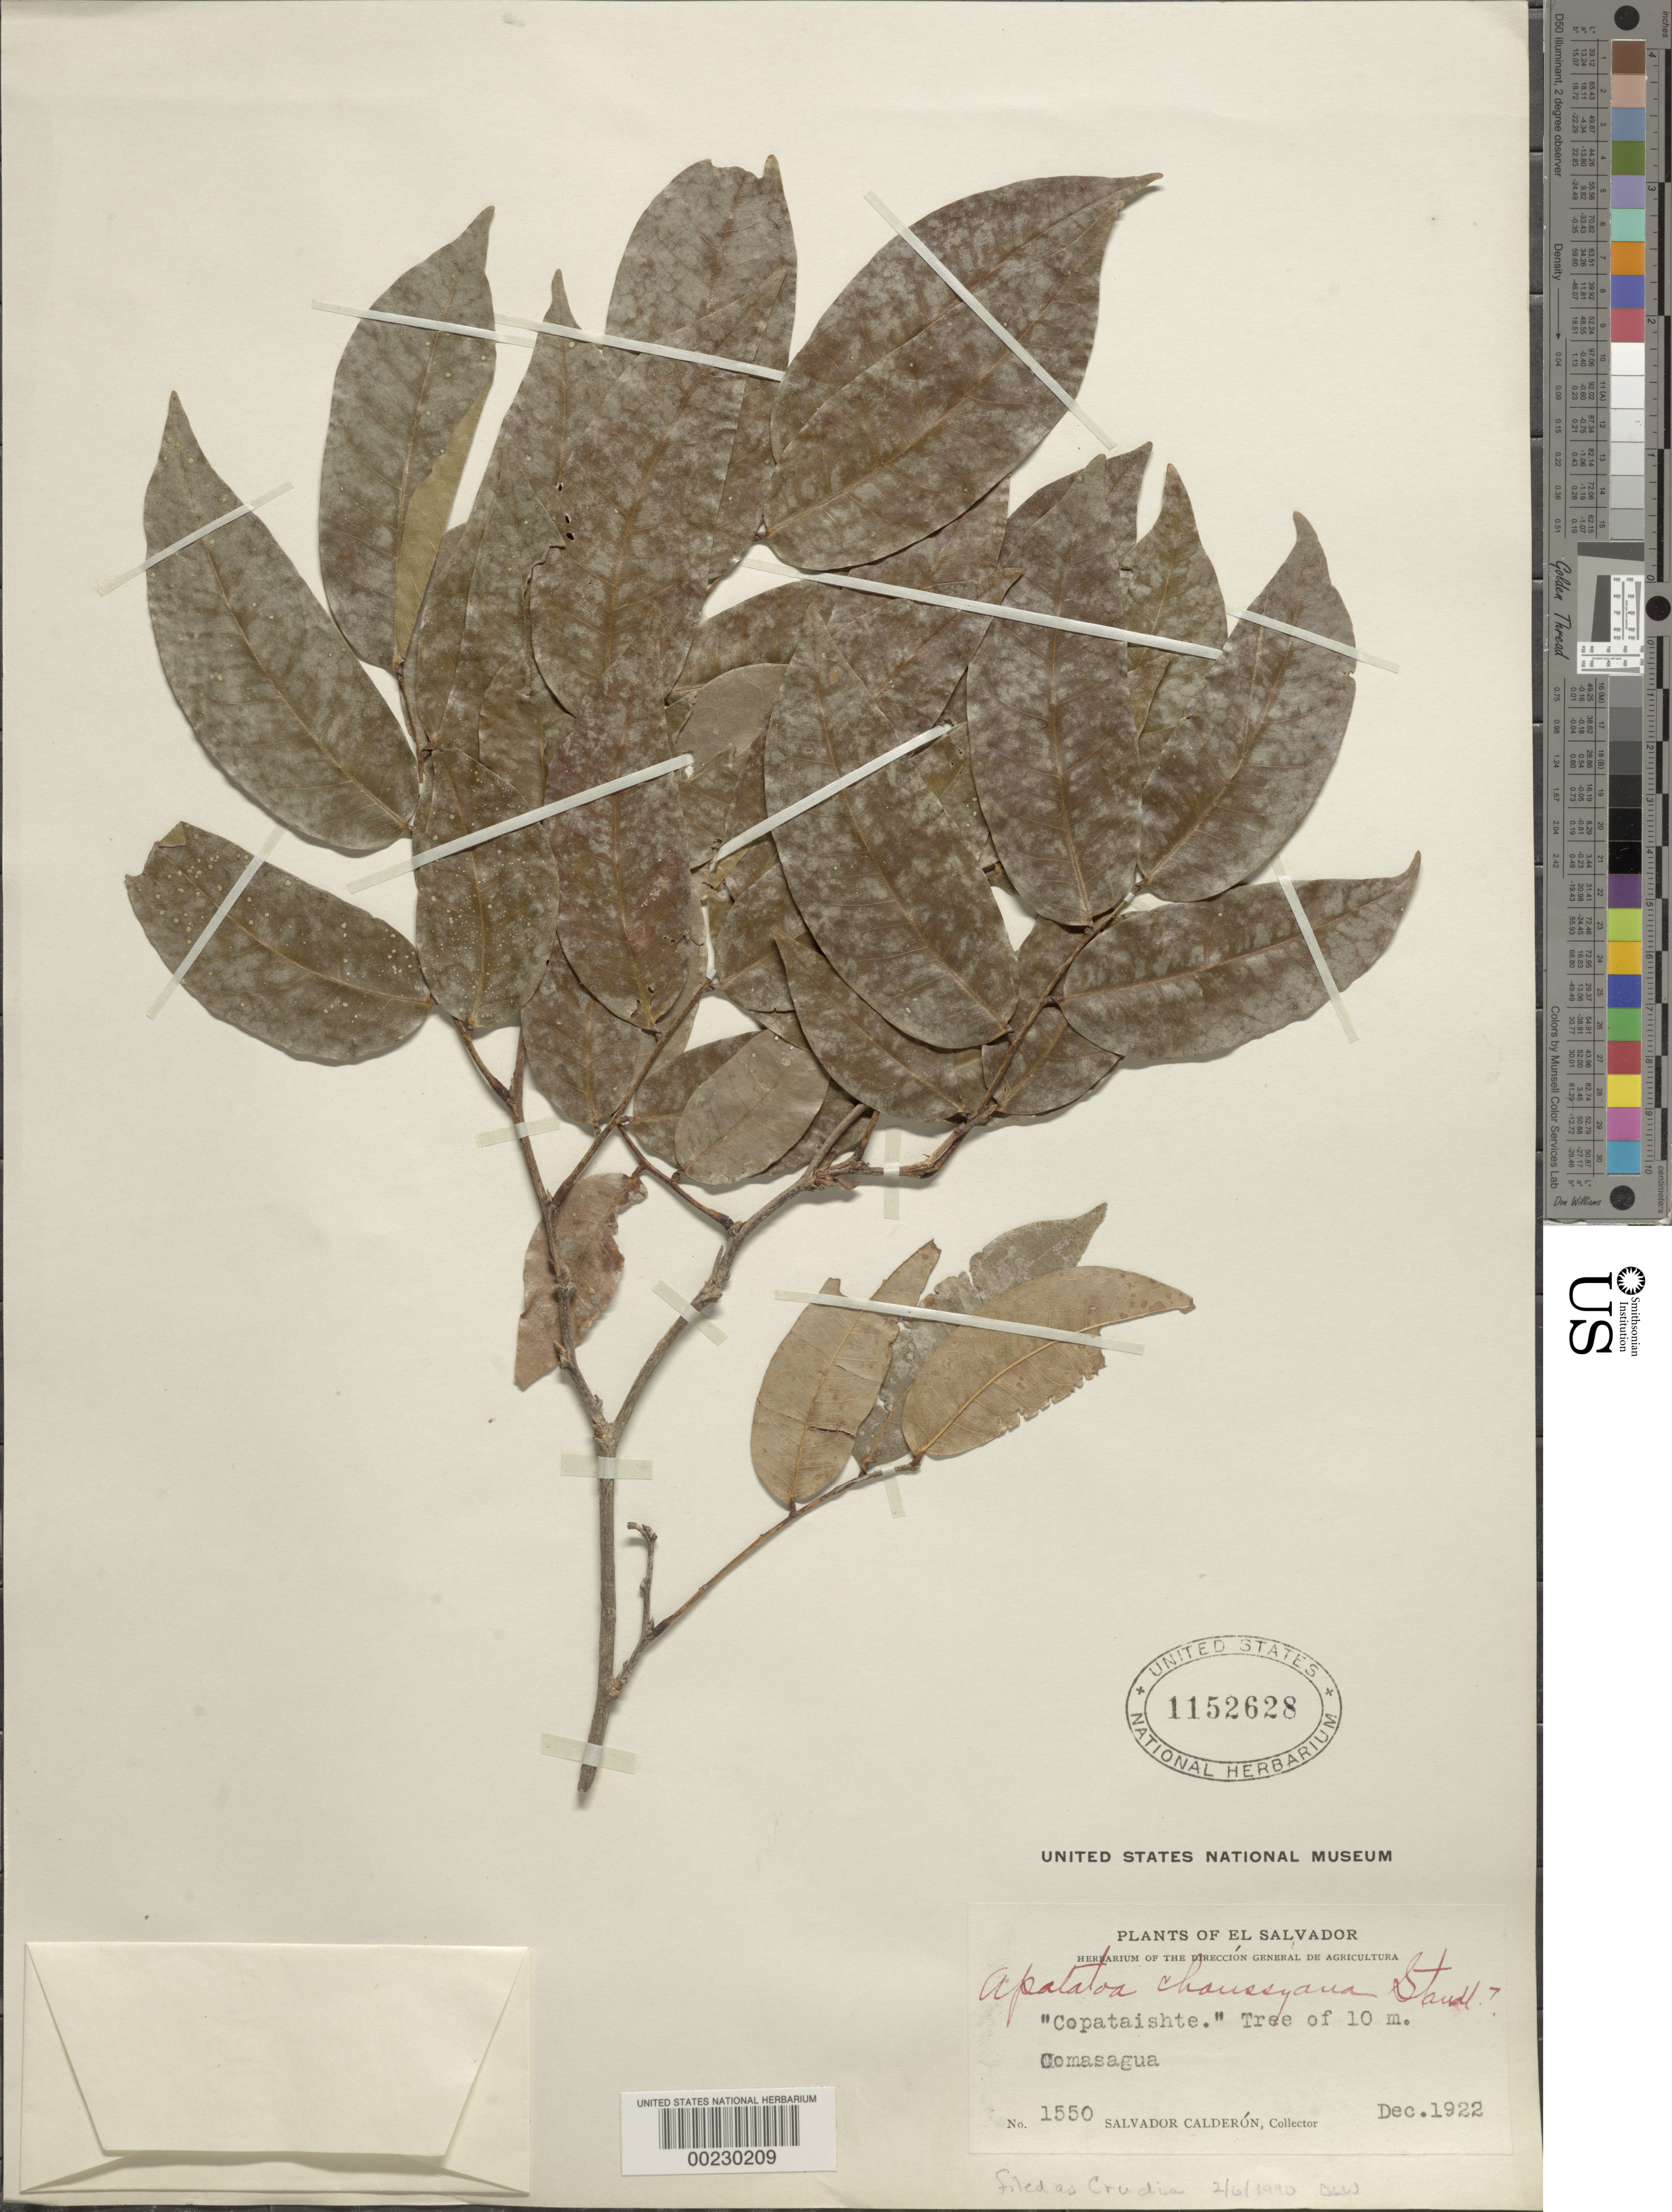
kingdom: Plantae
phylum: Tracheophyta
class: Magnoliopsida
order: Fabales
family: Fabaceae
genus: Crudia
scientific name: Crudia choussyana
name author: (Standl.) Standl.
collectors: S. Calderón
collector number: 1550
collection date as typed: Dec 1922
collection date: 1922-12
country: El Salvador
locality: Comasagua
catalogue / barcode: US 1152628